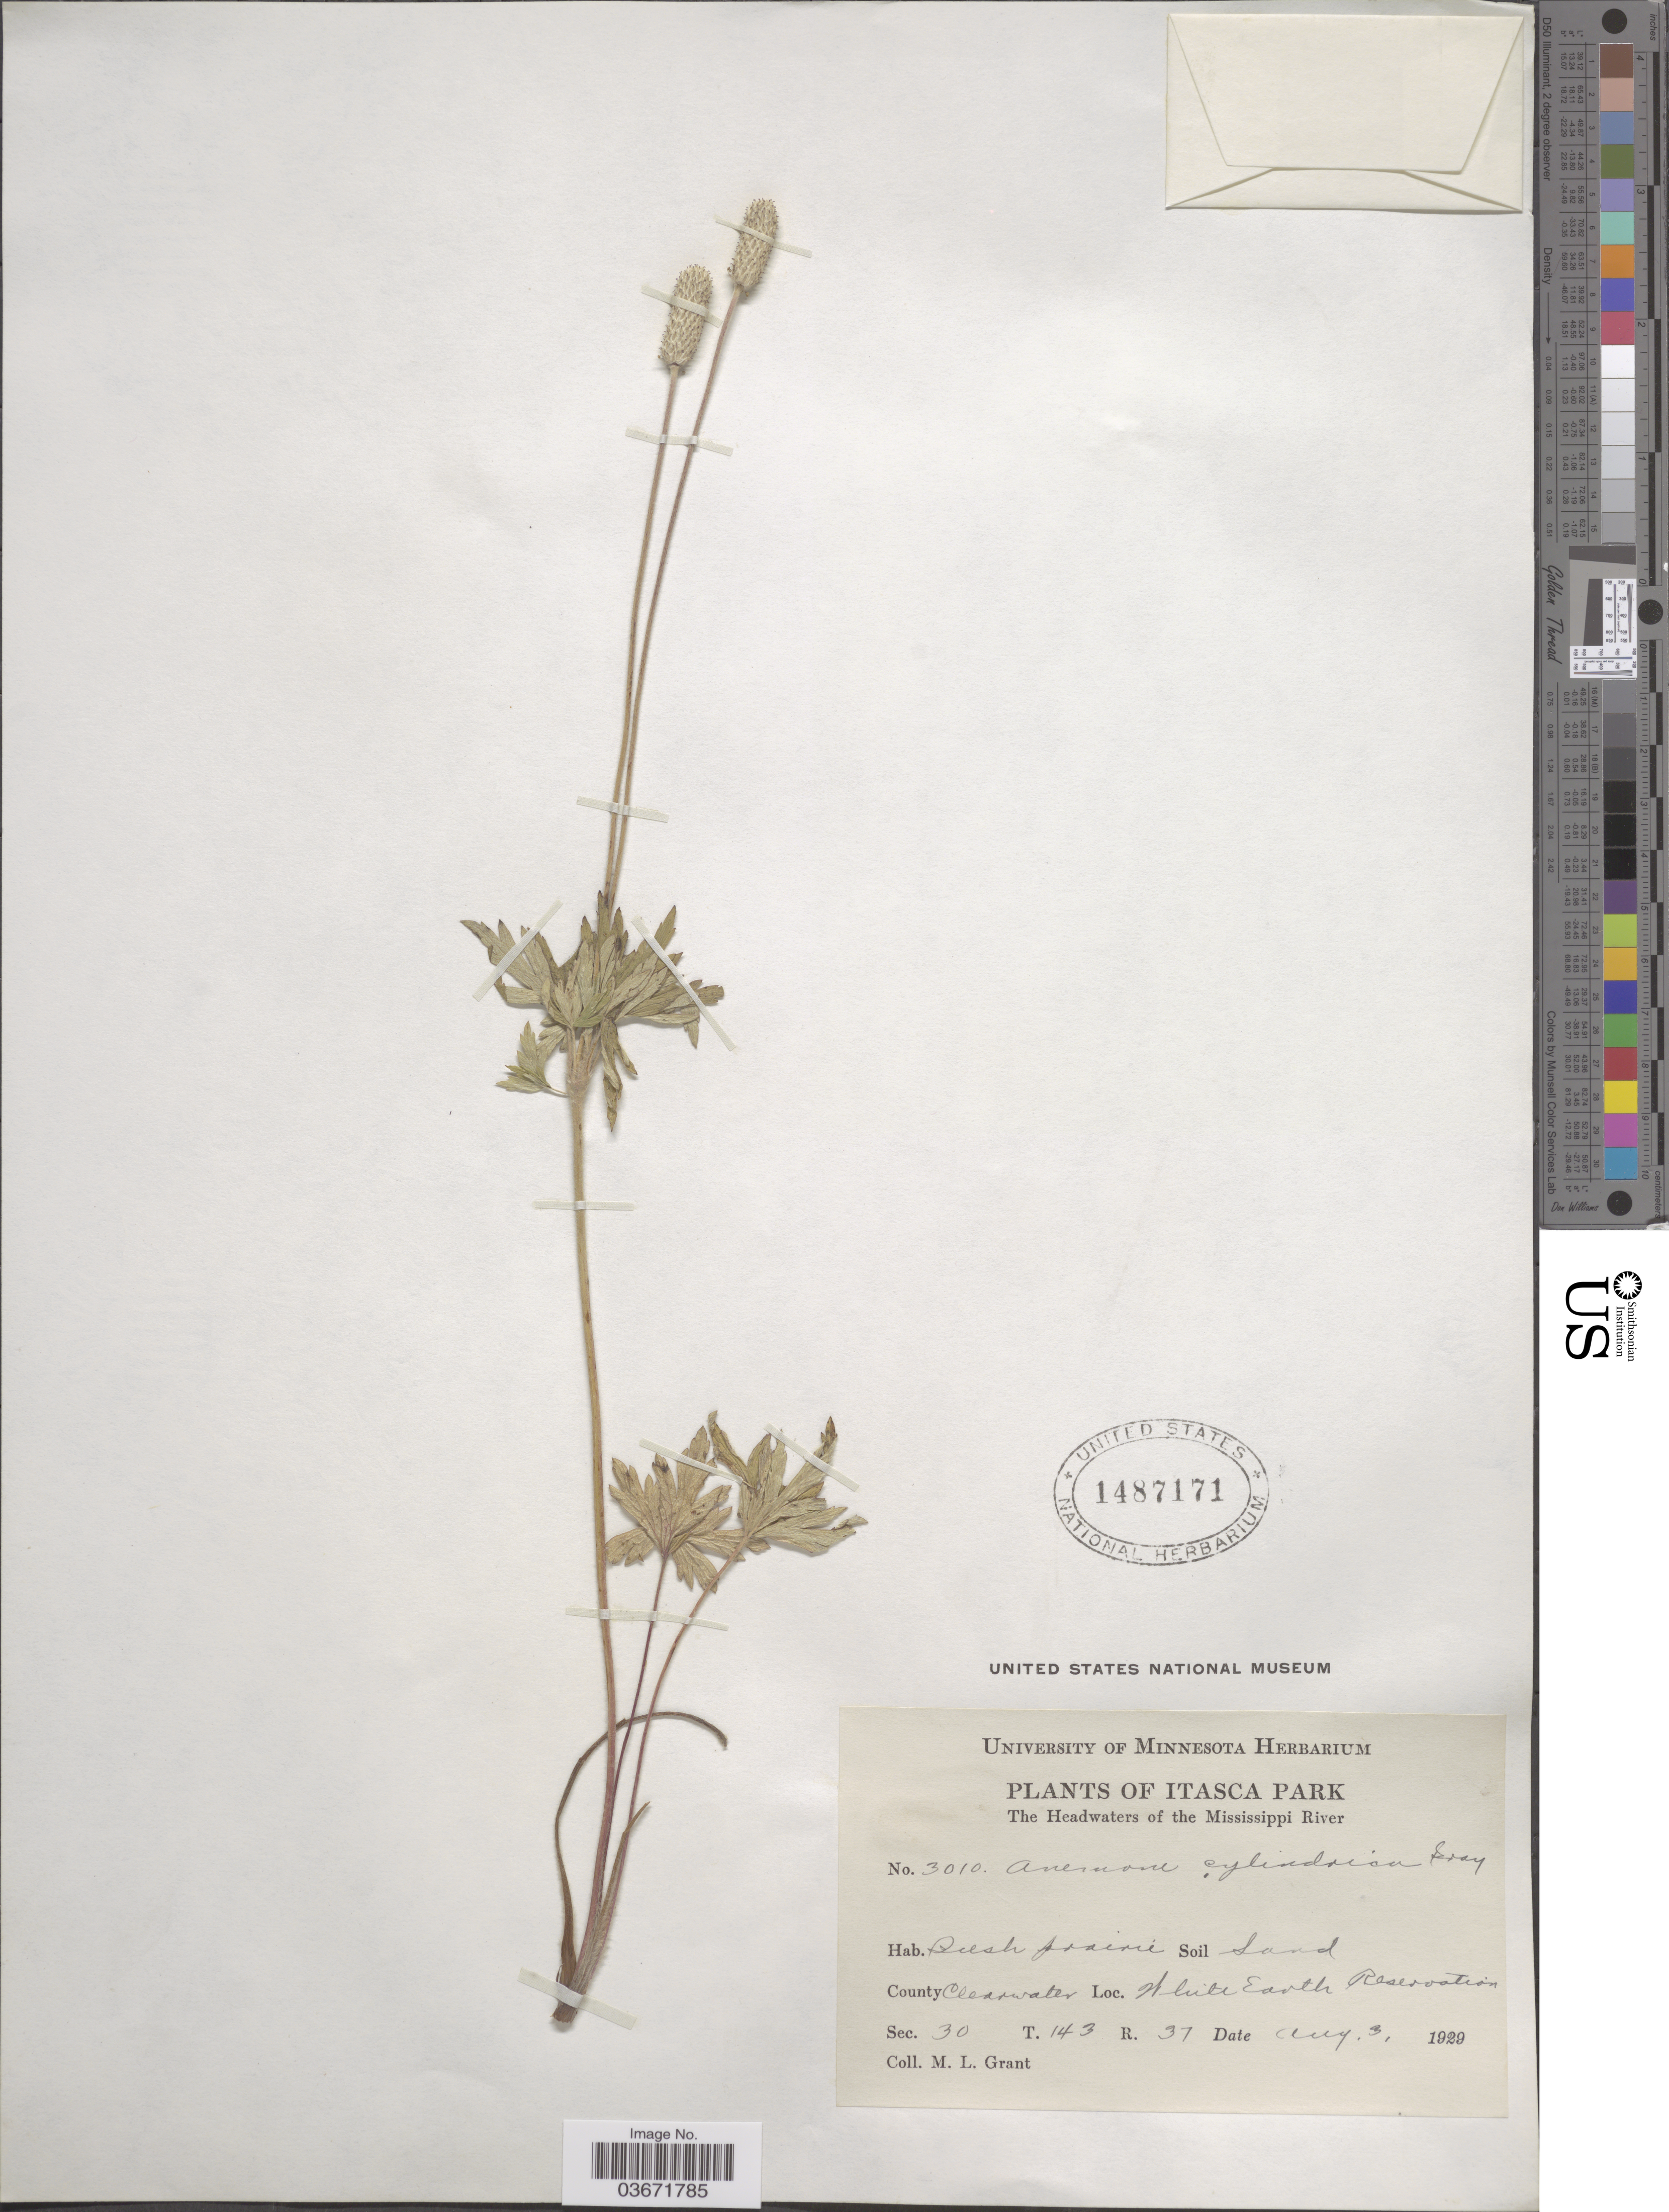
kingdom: Plantae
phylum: Tracheophyta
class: Magnoliopsida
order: Ranunculales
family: Ranunculaceae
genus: Anemone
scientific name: Anemone cylindrica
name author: A. Gray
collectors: M. L. Grant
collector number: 3010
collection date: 1929-08-03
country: United States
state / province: Minnesota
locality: Itasca Park. The Headwaters of Mississippi River. County Clearwater. White Earth Reservation. Sec. 30 T. 143 R. 37.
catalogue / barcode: US 1487171